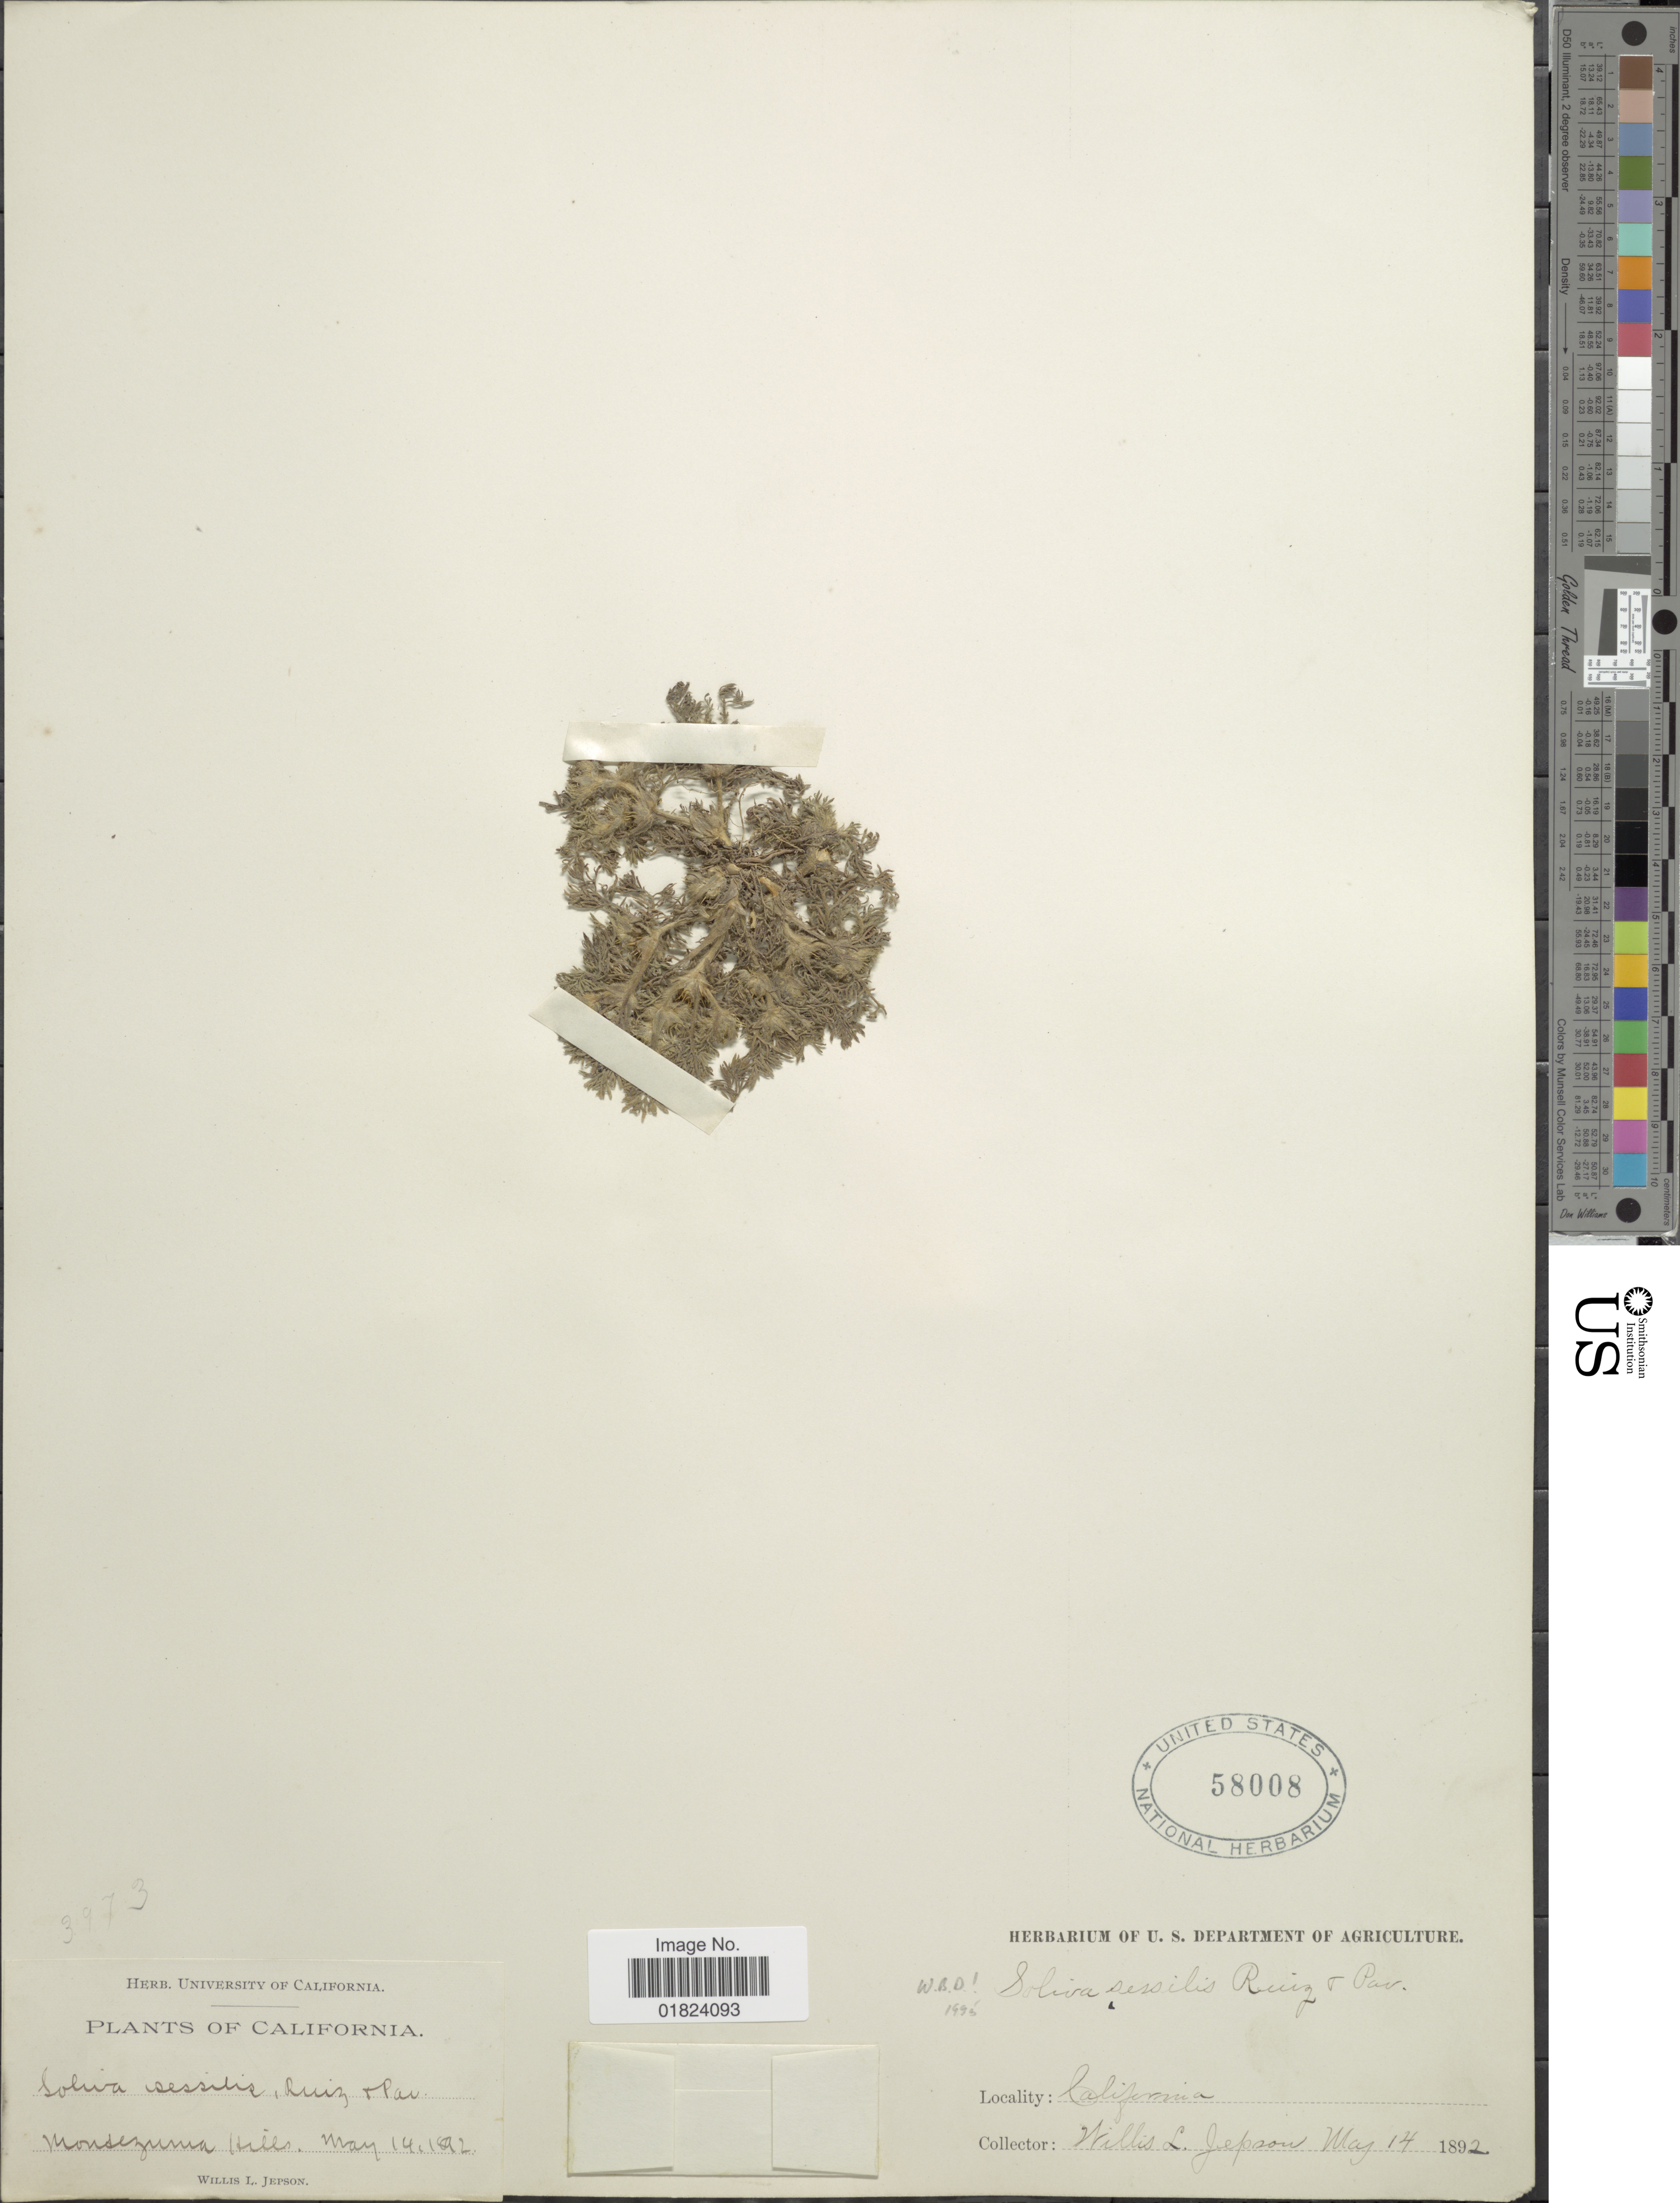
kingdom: Plantae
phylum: Tracheophyta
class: Magnoliopsida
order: Asterales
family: Asteraceae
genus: Soliva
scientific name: Soliva sessilis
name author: Ruiz & Pav.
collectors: W. L. Jepson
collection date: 1892-05-14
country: United States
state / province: California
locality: Montezuma Hills.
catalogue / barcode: US 58008